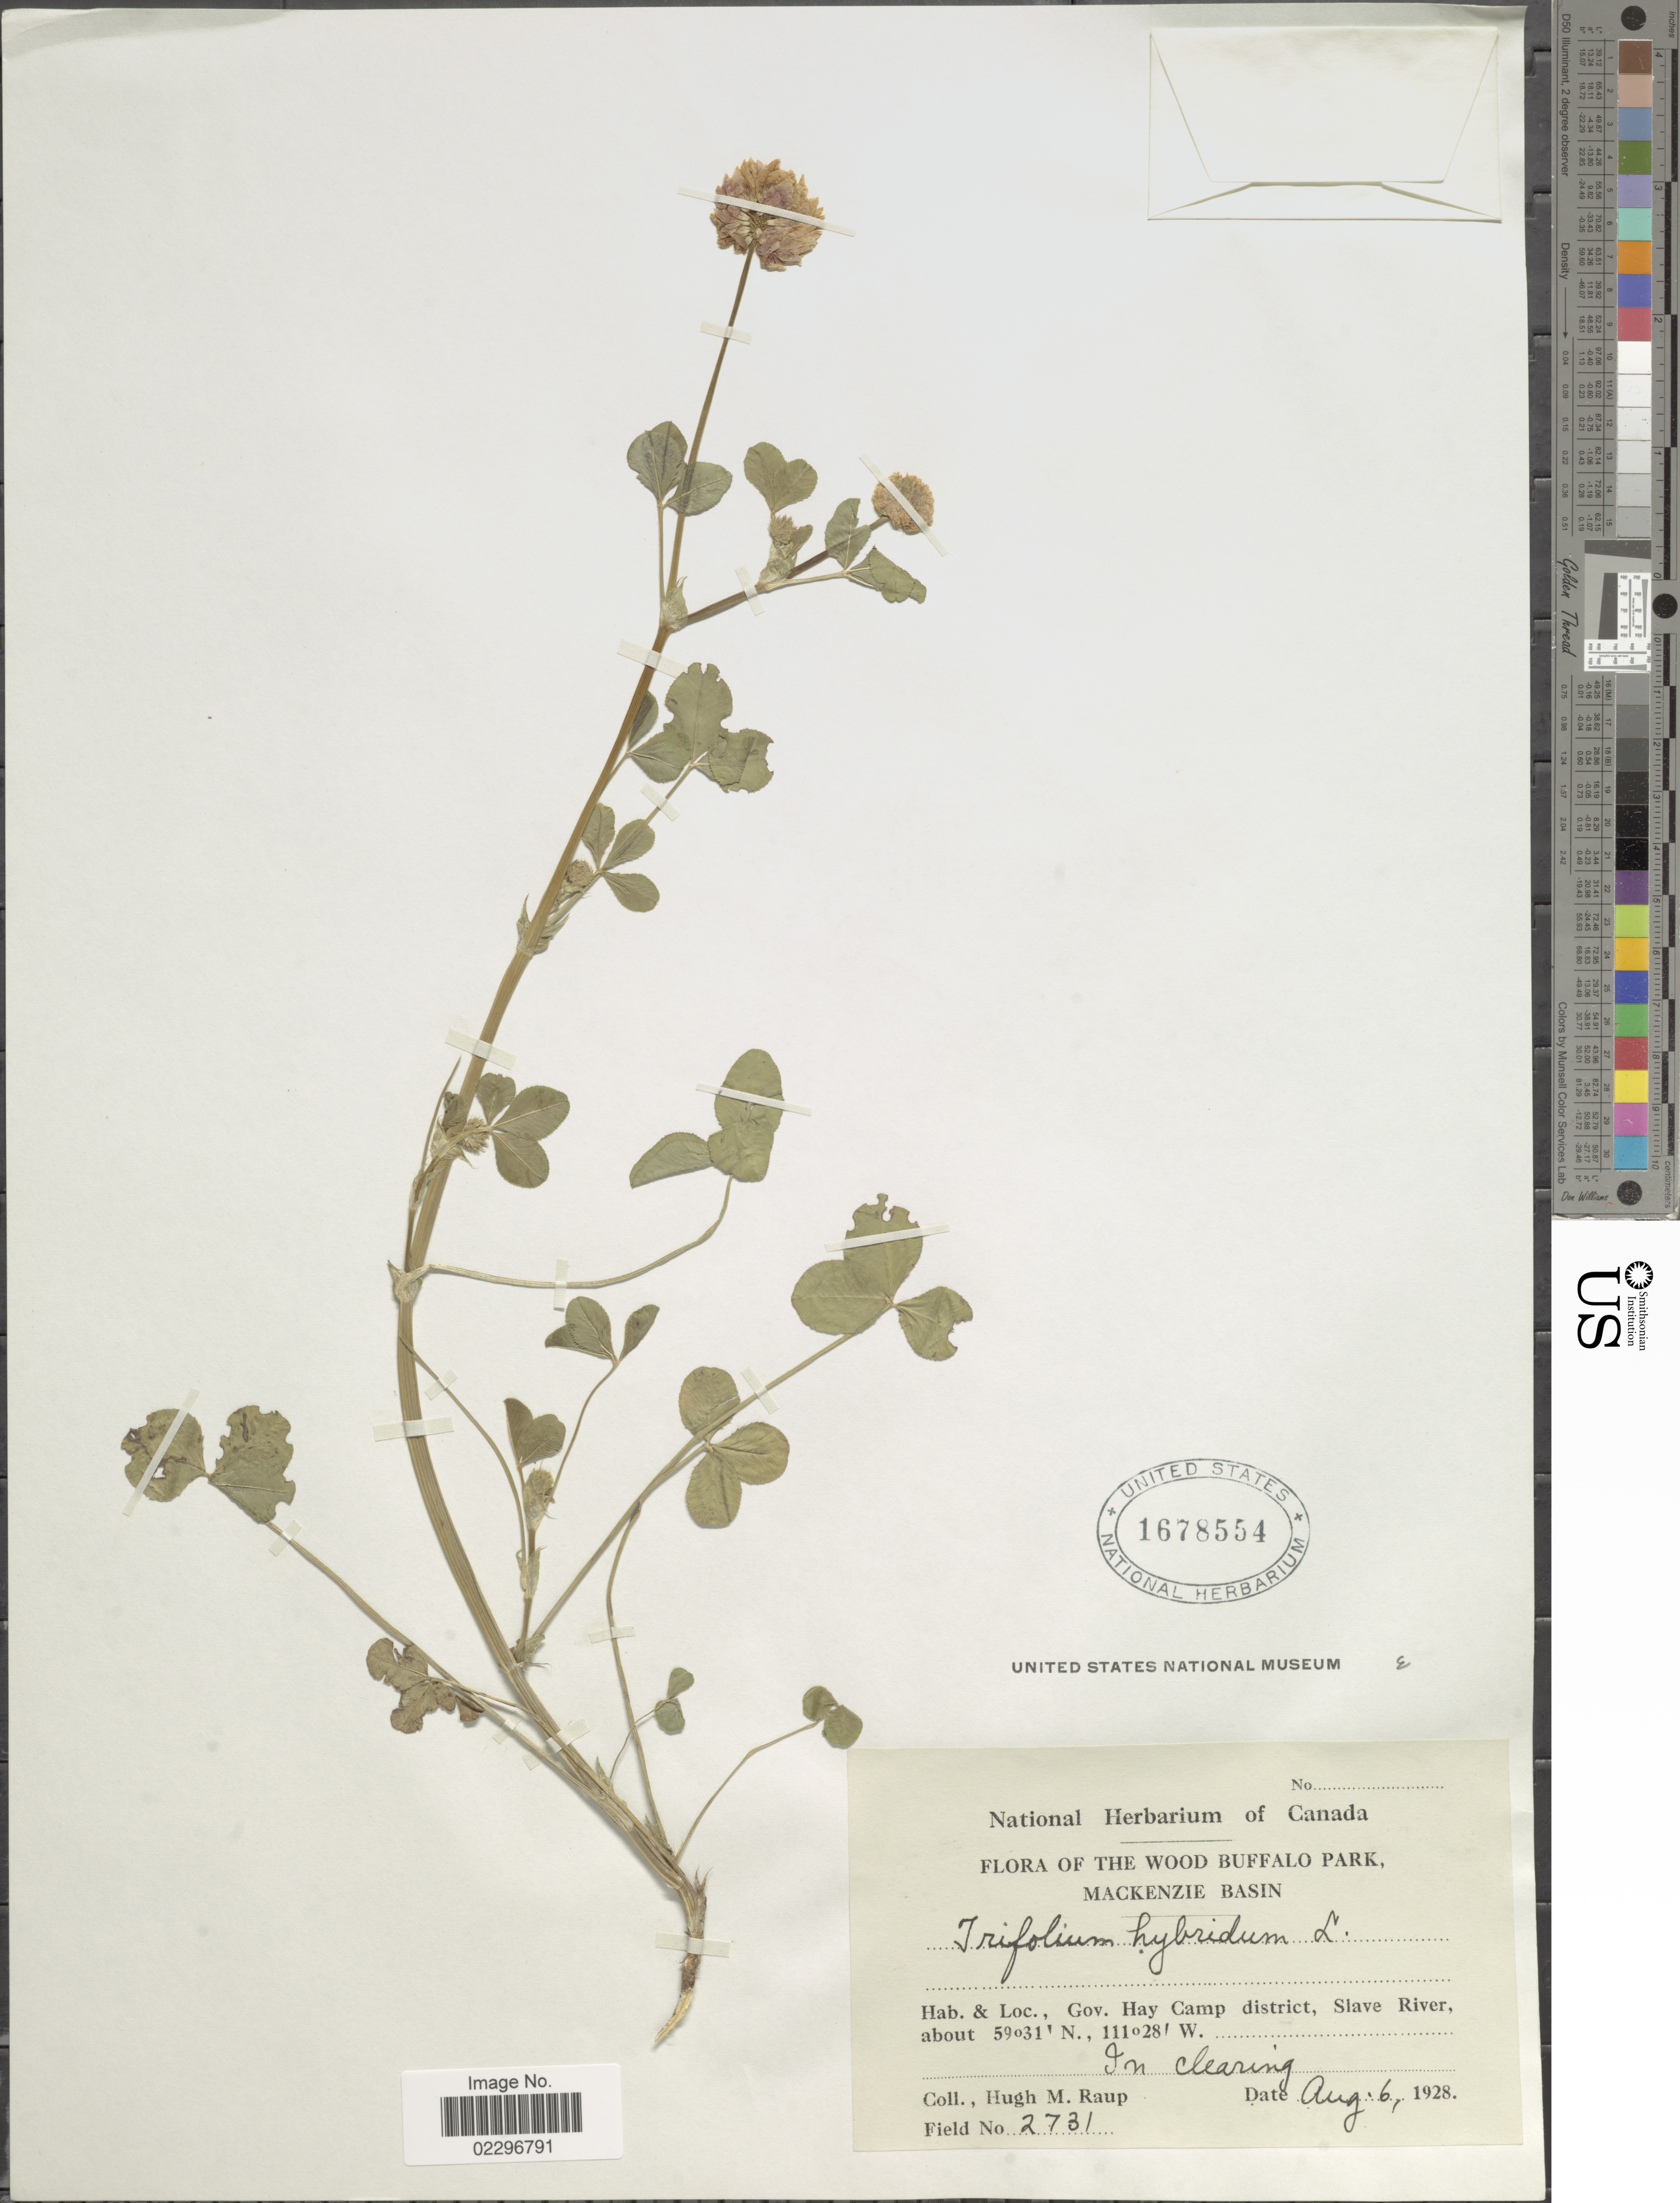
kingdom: Plantae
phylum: Tracheophyta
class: Magnoliopsida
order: Fabales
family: Fabaceae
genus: Trifolium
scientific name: Trifolium hybridum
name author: L.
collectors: H. Raup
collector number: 2731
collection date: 1928-08-06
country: Canada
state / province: Alberta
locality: Wood Buffalo Park, Mackenzie Basin. Gov. Hay Camp District, Slave River. In clearing.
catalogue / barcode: US 1678554